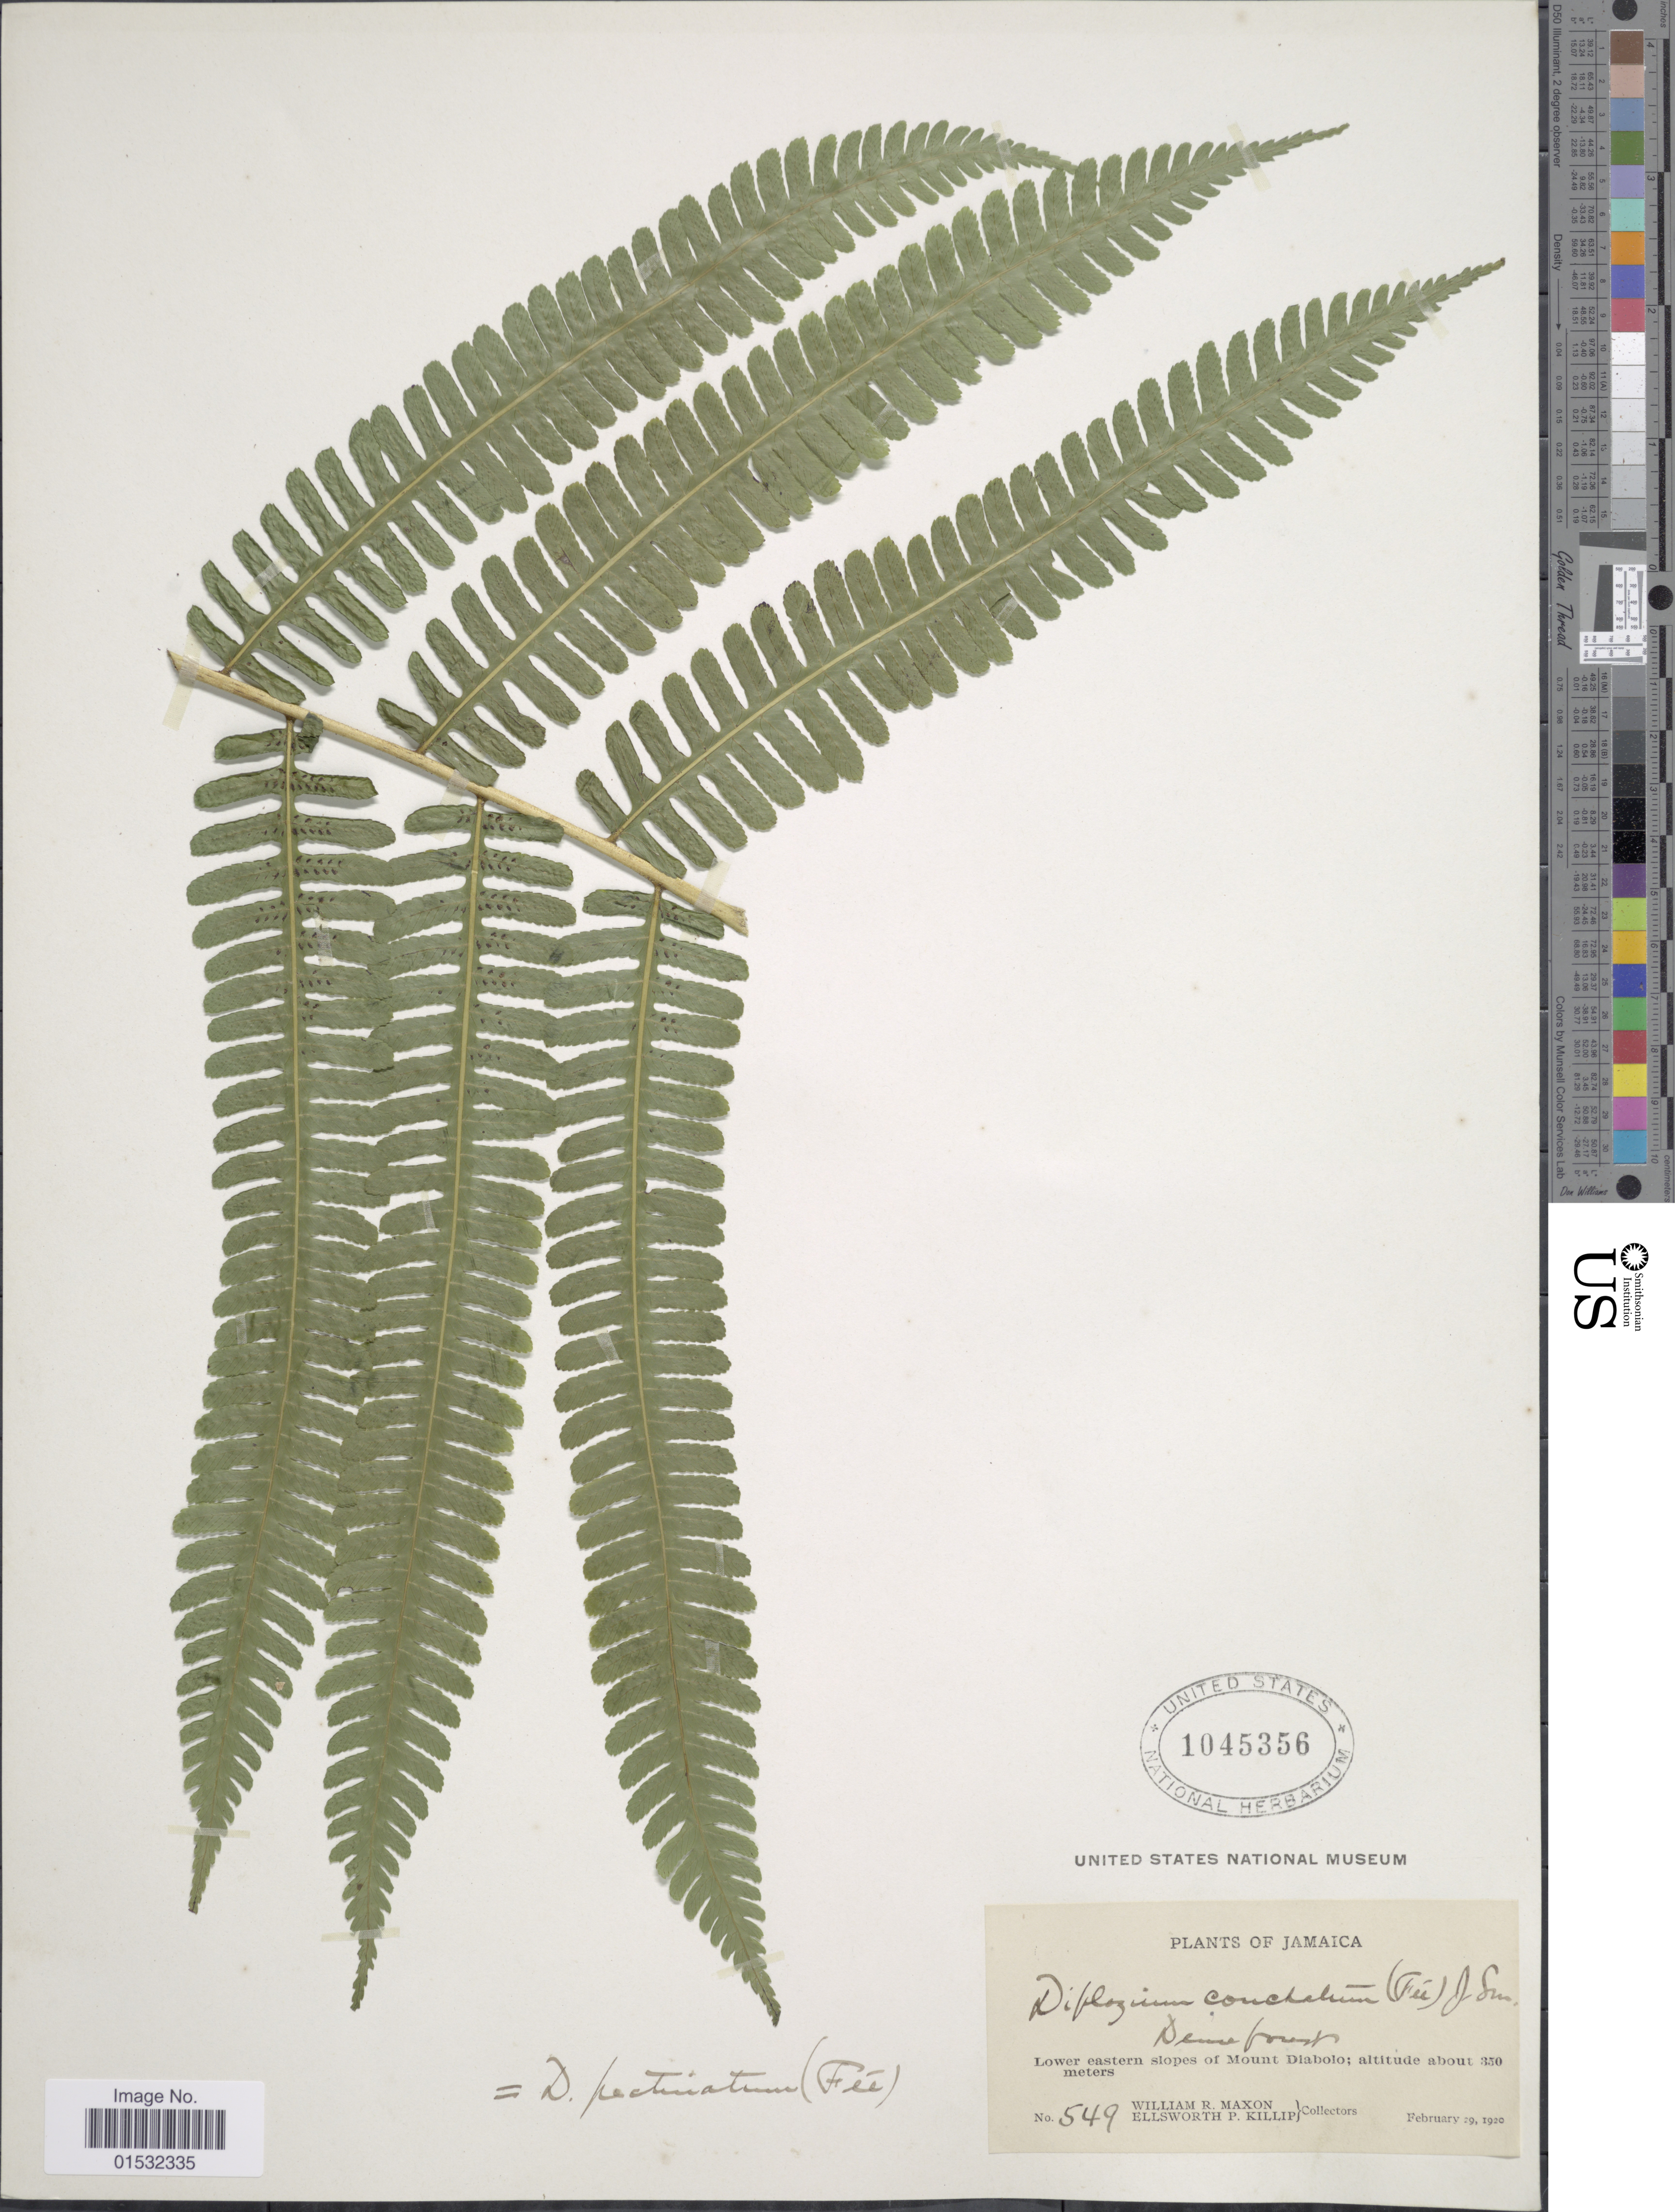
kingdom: Plantae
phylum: Tracheophyta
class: Polypodiopsida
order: Polypodiales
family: Athyriaceae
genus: Diplazium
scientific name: Diplazium pectinatum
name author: (Fée) C. Chr.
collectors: W. R. Maxon & E. P. Killip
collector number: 549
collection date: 1920-02-29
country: Jamaica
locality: Lower eastern slopes of Mount Diabolo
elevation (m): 350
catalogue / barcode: US 1045356